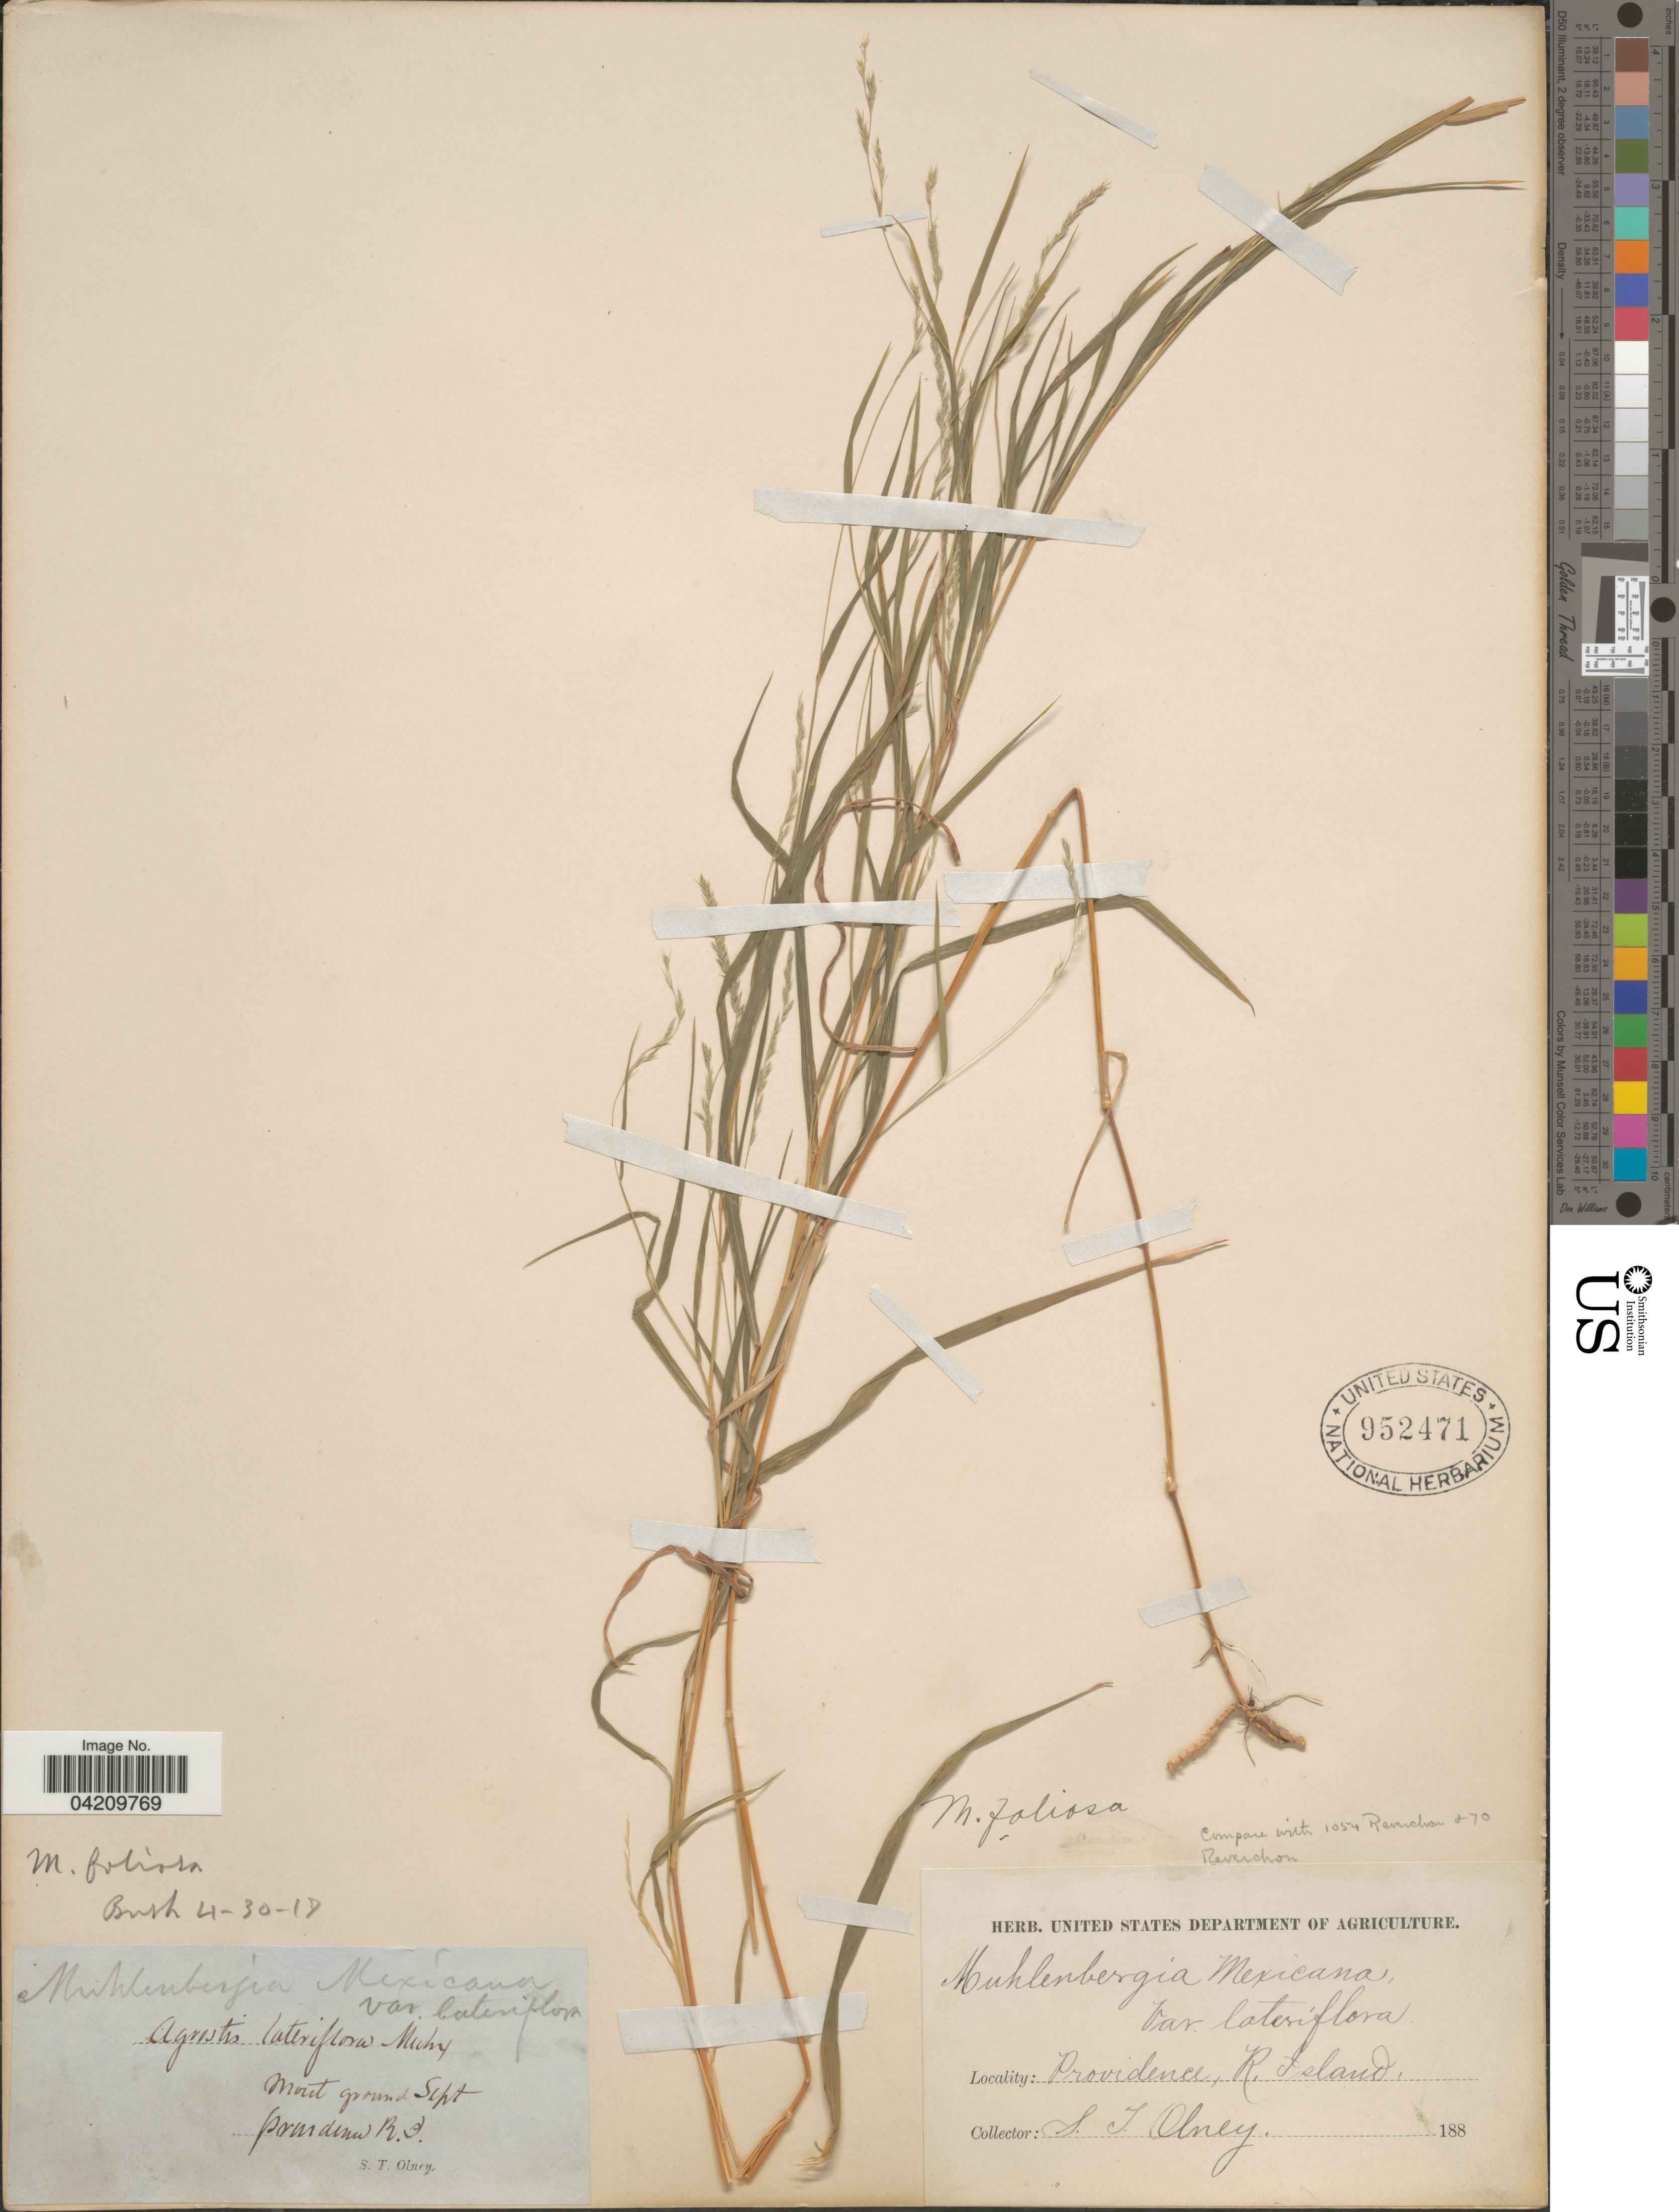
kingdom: Plantae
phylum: Tracheophyta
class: Liliopsida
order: Poales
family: Poaceae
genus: Muhlenbergia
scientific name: Muhlenbergia mexicana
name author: (L.) Trin.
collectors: S. Olney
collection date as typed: Sept 188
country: United States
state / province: Rhode Island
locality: Providence.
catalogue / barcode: US 952471